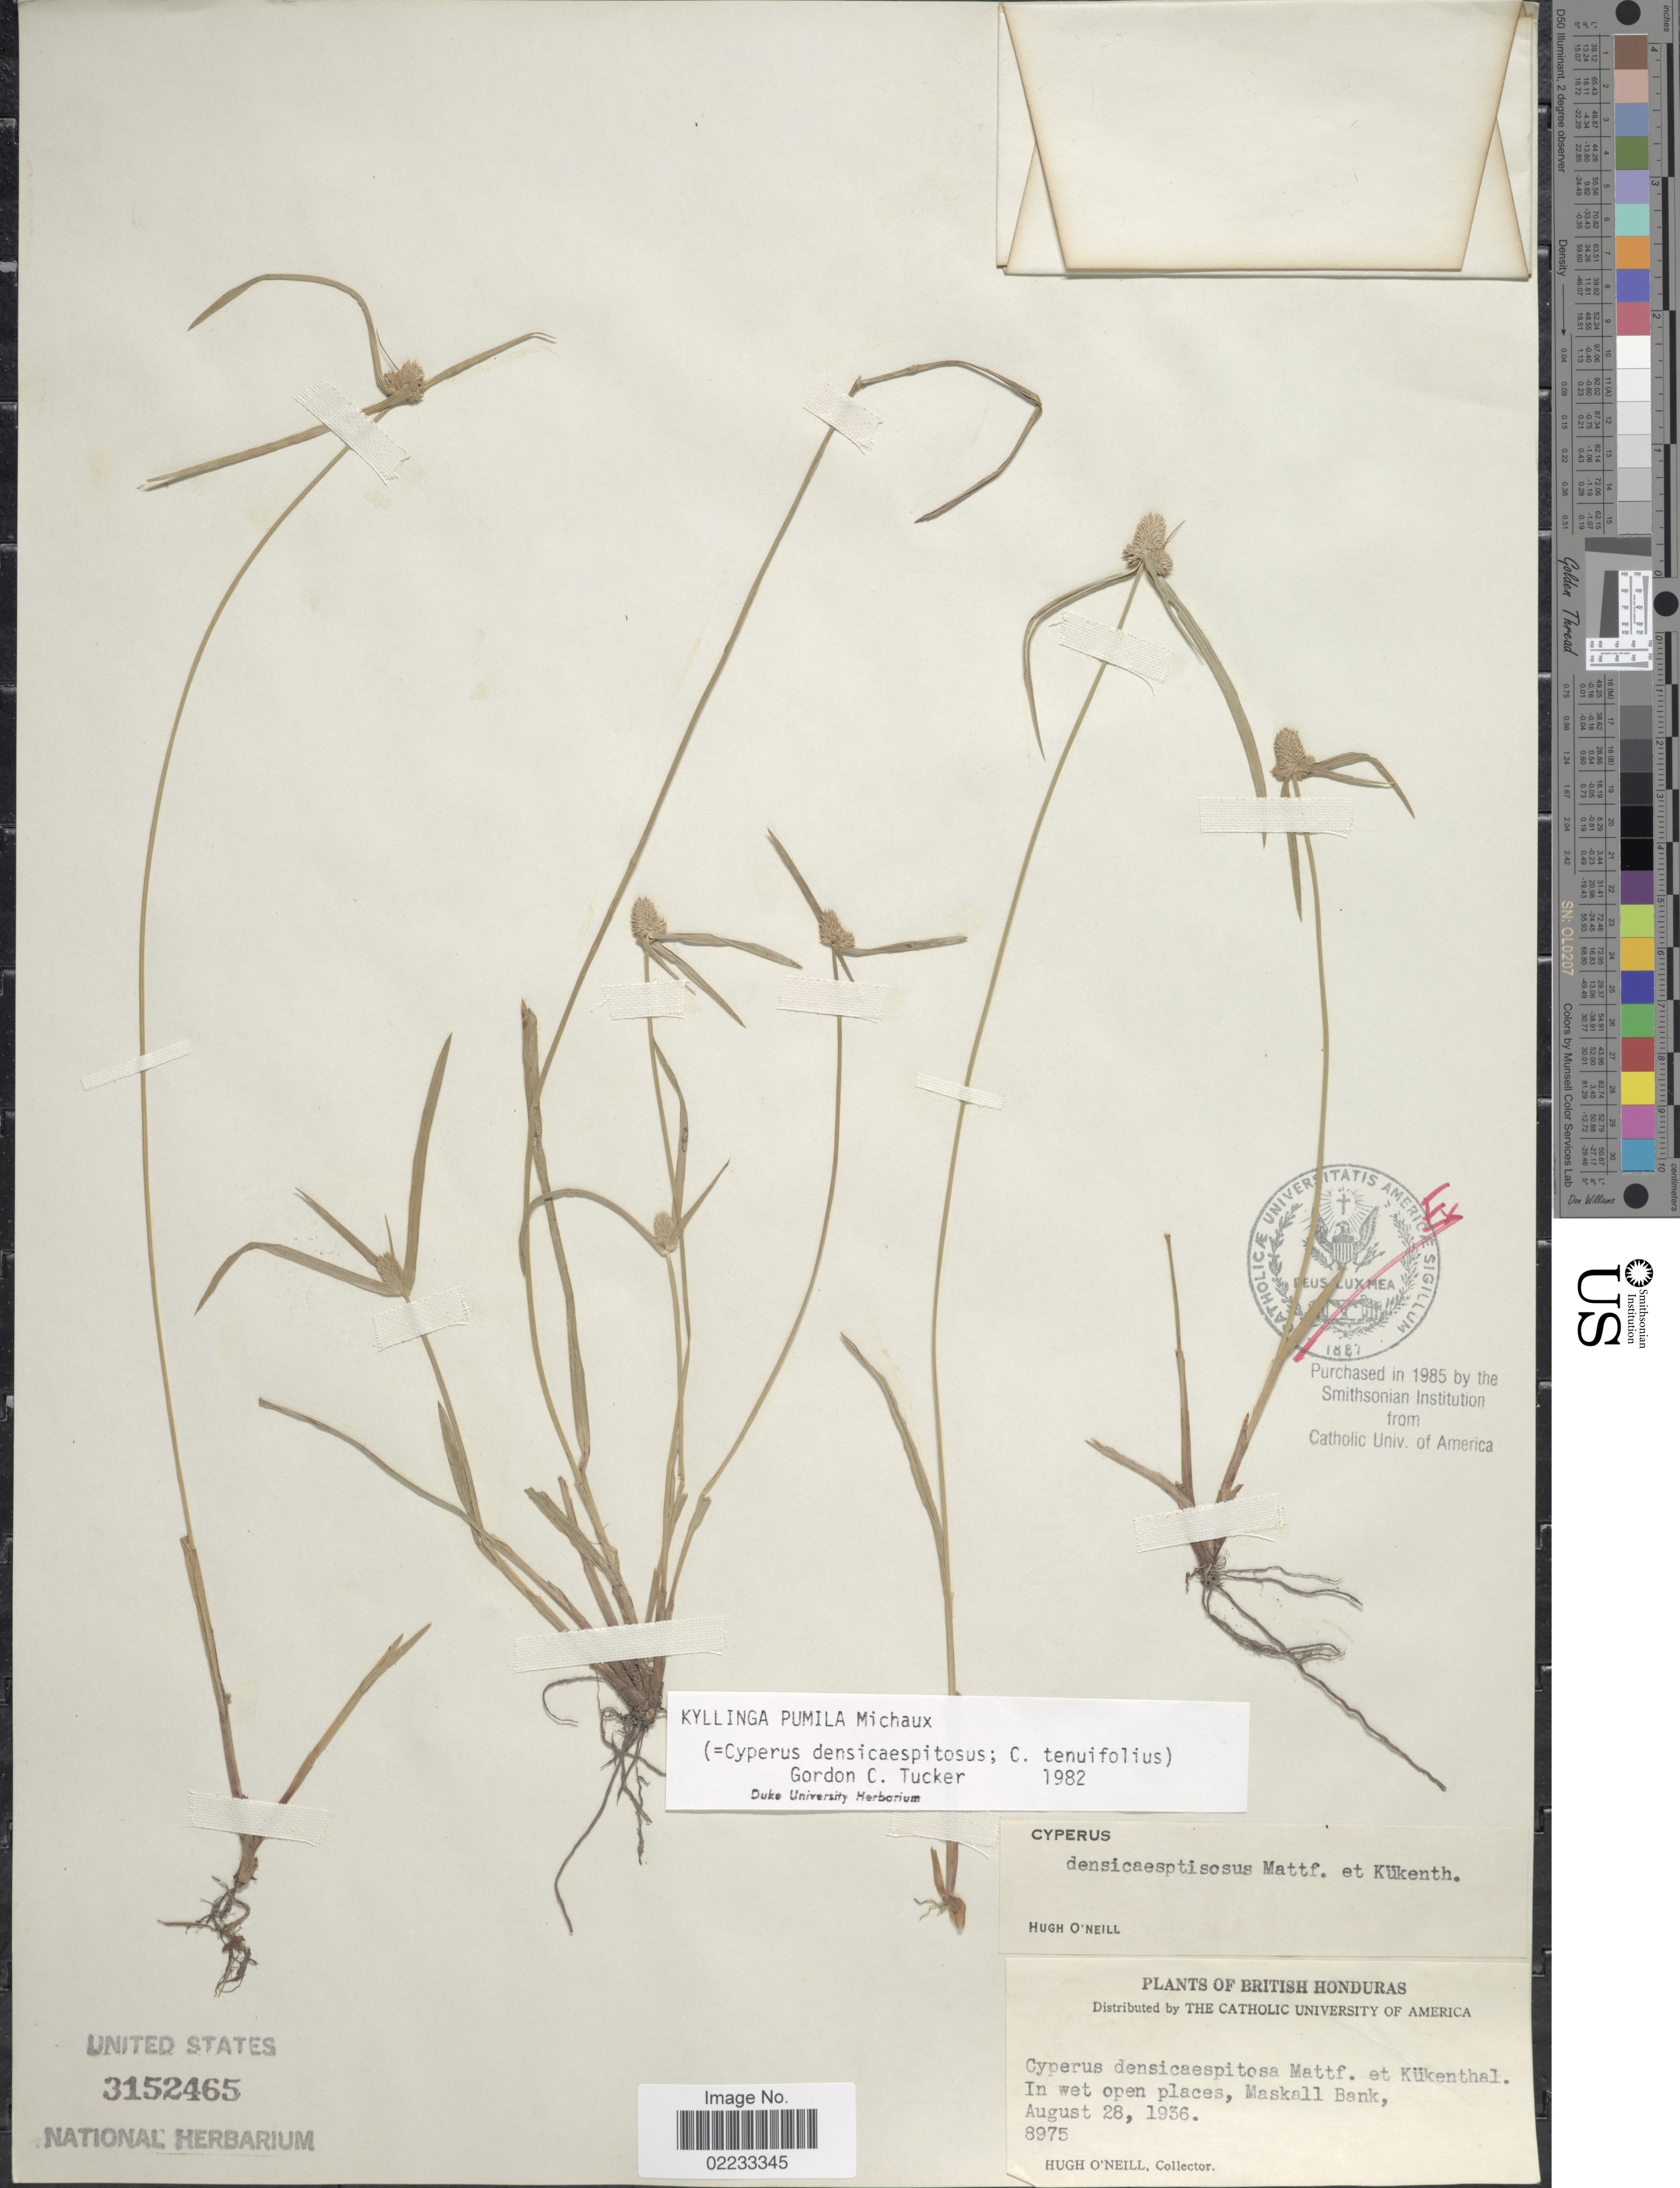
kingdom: Plantae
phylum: Tracheophyta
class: Liliopsida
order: Poales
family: Cyperaceae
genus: Cyperus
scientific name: Cyperus hortensis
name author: (Salzm. ex Steud.) Dorr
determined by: Strong, Mark T., (BOT), Smithsonian Institution - National Museum of Natural History (UNITED STATES)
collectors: H. O'Neill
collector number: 8975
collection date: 1936-08-28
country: Belize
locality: British Honduras, in wet open places, Maskall Bank.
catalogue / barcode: US 3152465